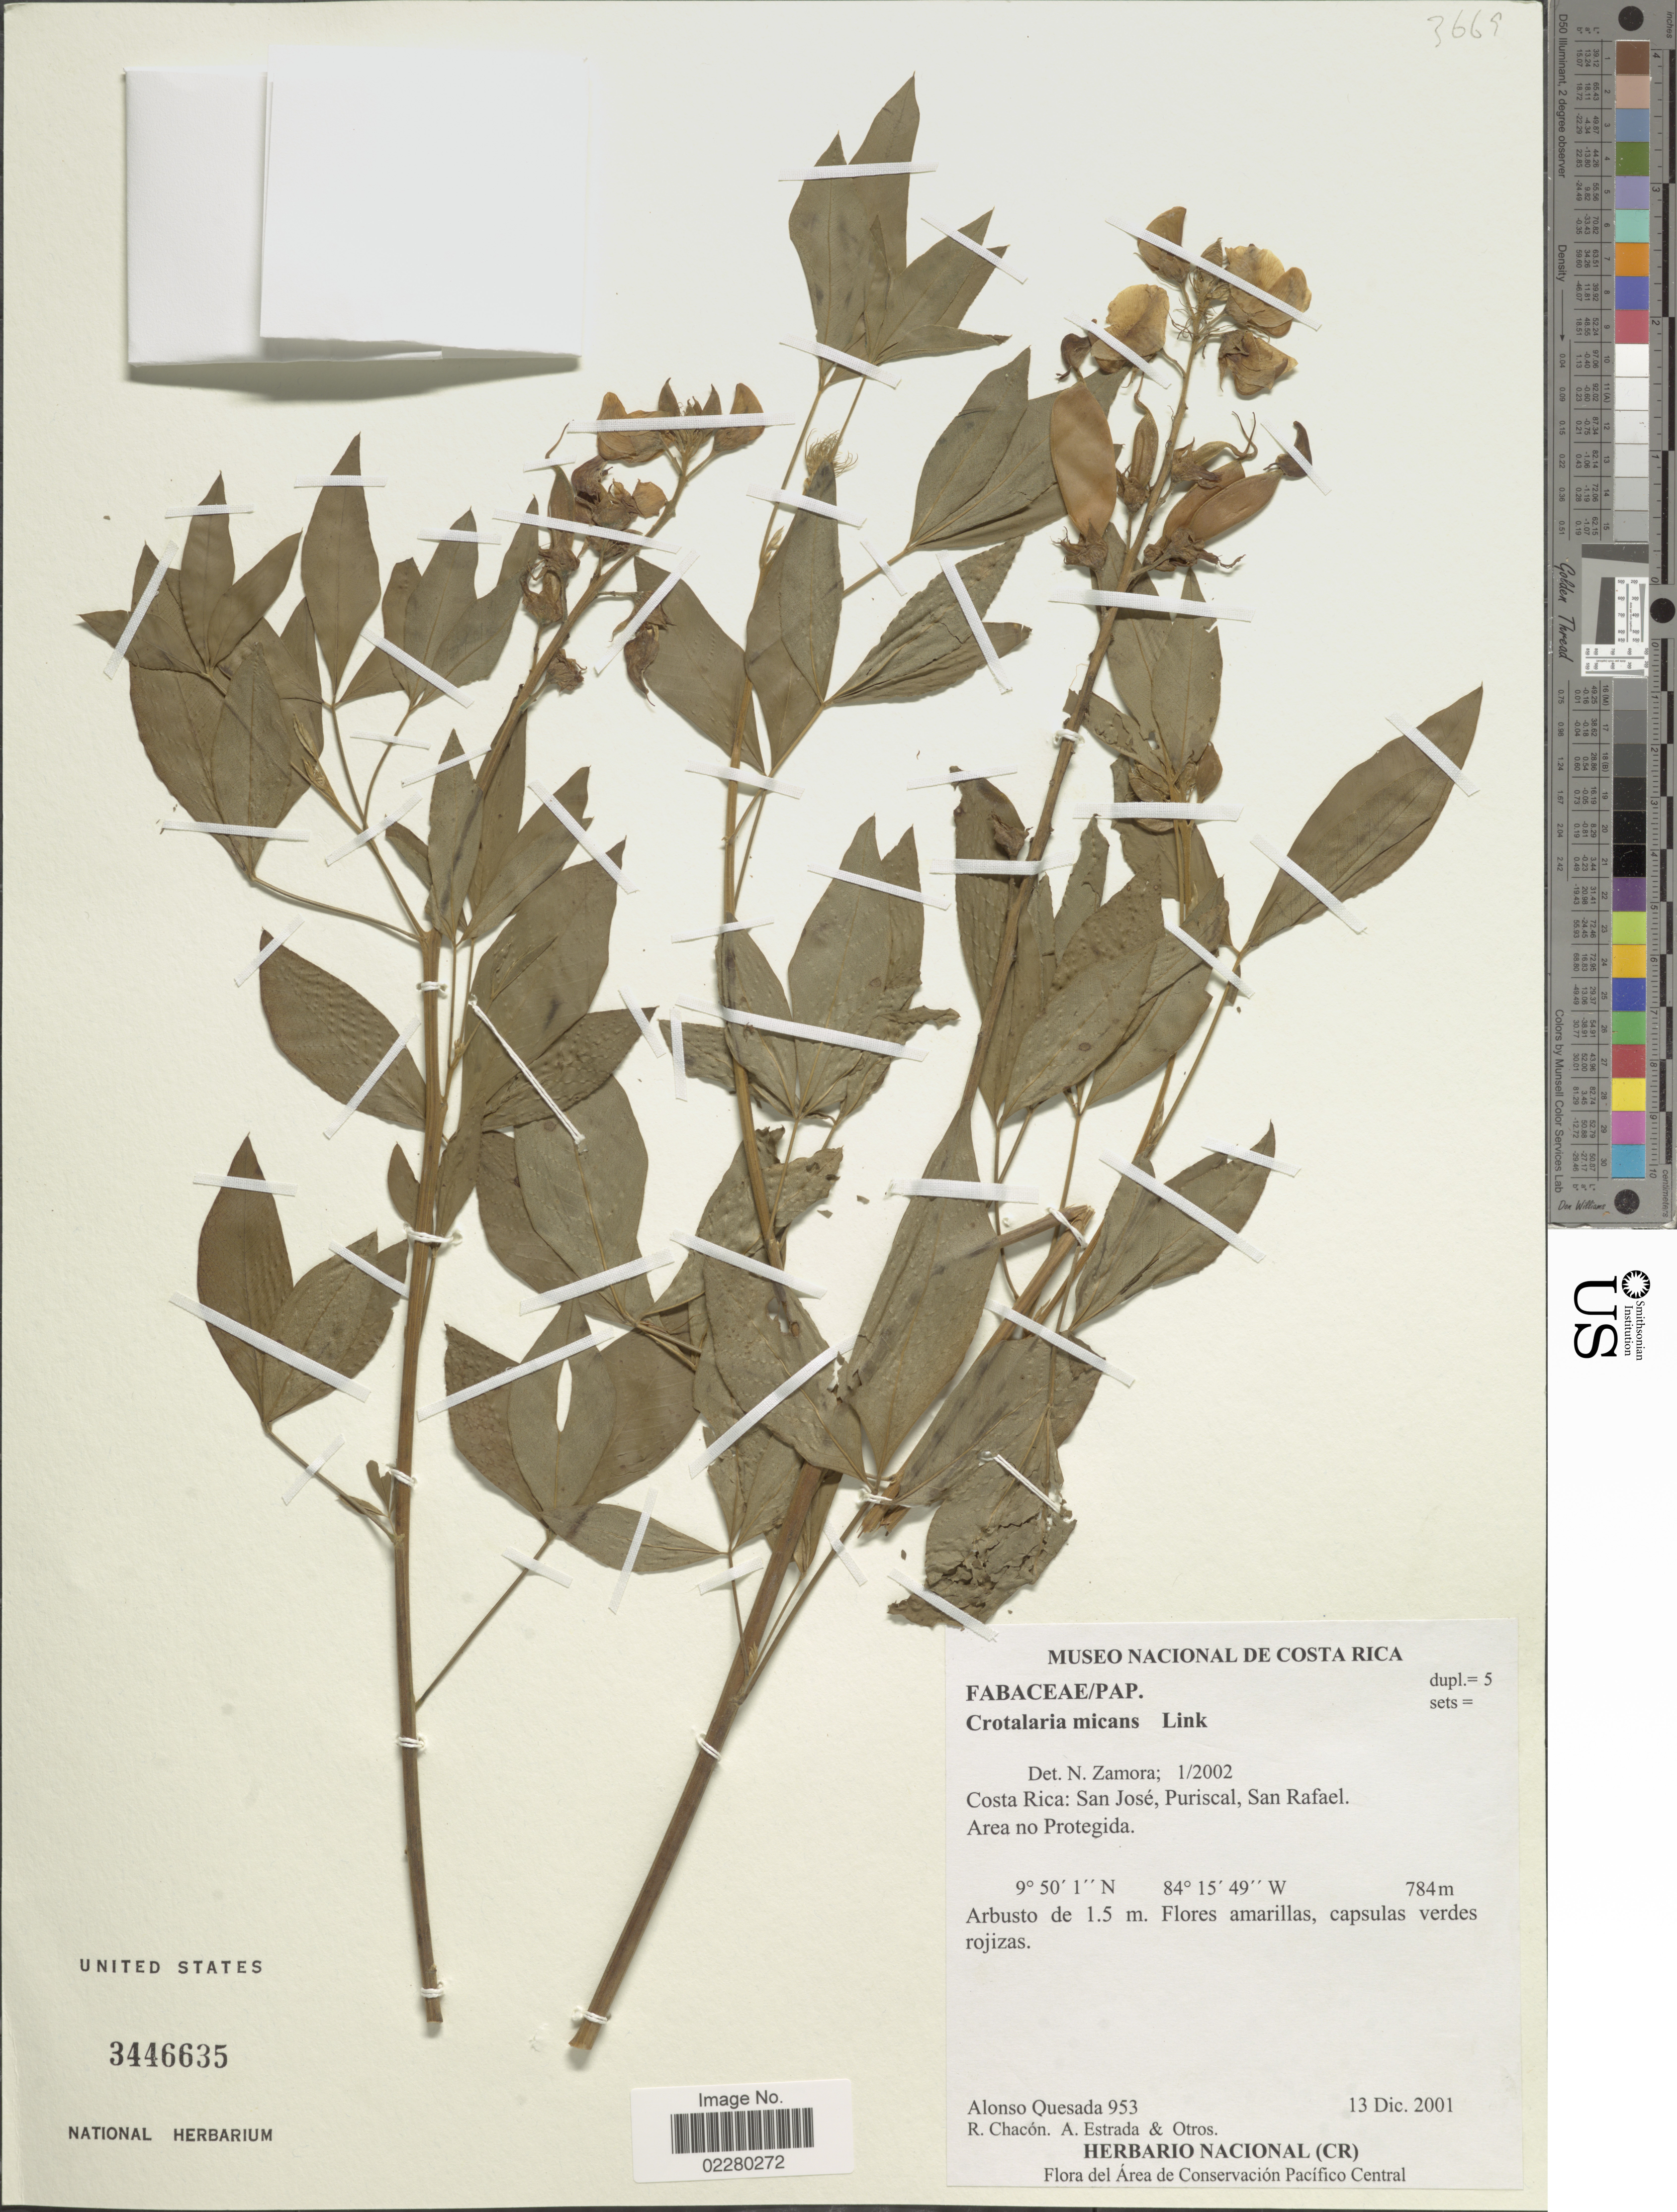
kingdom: Plantae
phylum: Tracheophyta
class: Magnoliopsida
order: Fabales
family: Fabaceae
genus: Crotalaria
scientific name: Crotalaria micans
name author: Link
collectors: A. Quesada, R. Chacón, A. Estrada & et al.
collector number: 953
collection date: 2001-12-13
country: Costa Rica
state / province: San José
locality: Costa Rica: San José, Puriscal, San Rafael. Area no Protegida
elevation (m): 784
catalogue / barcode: US 3446635